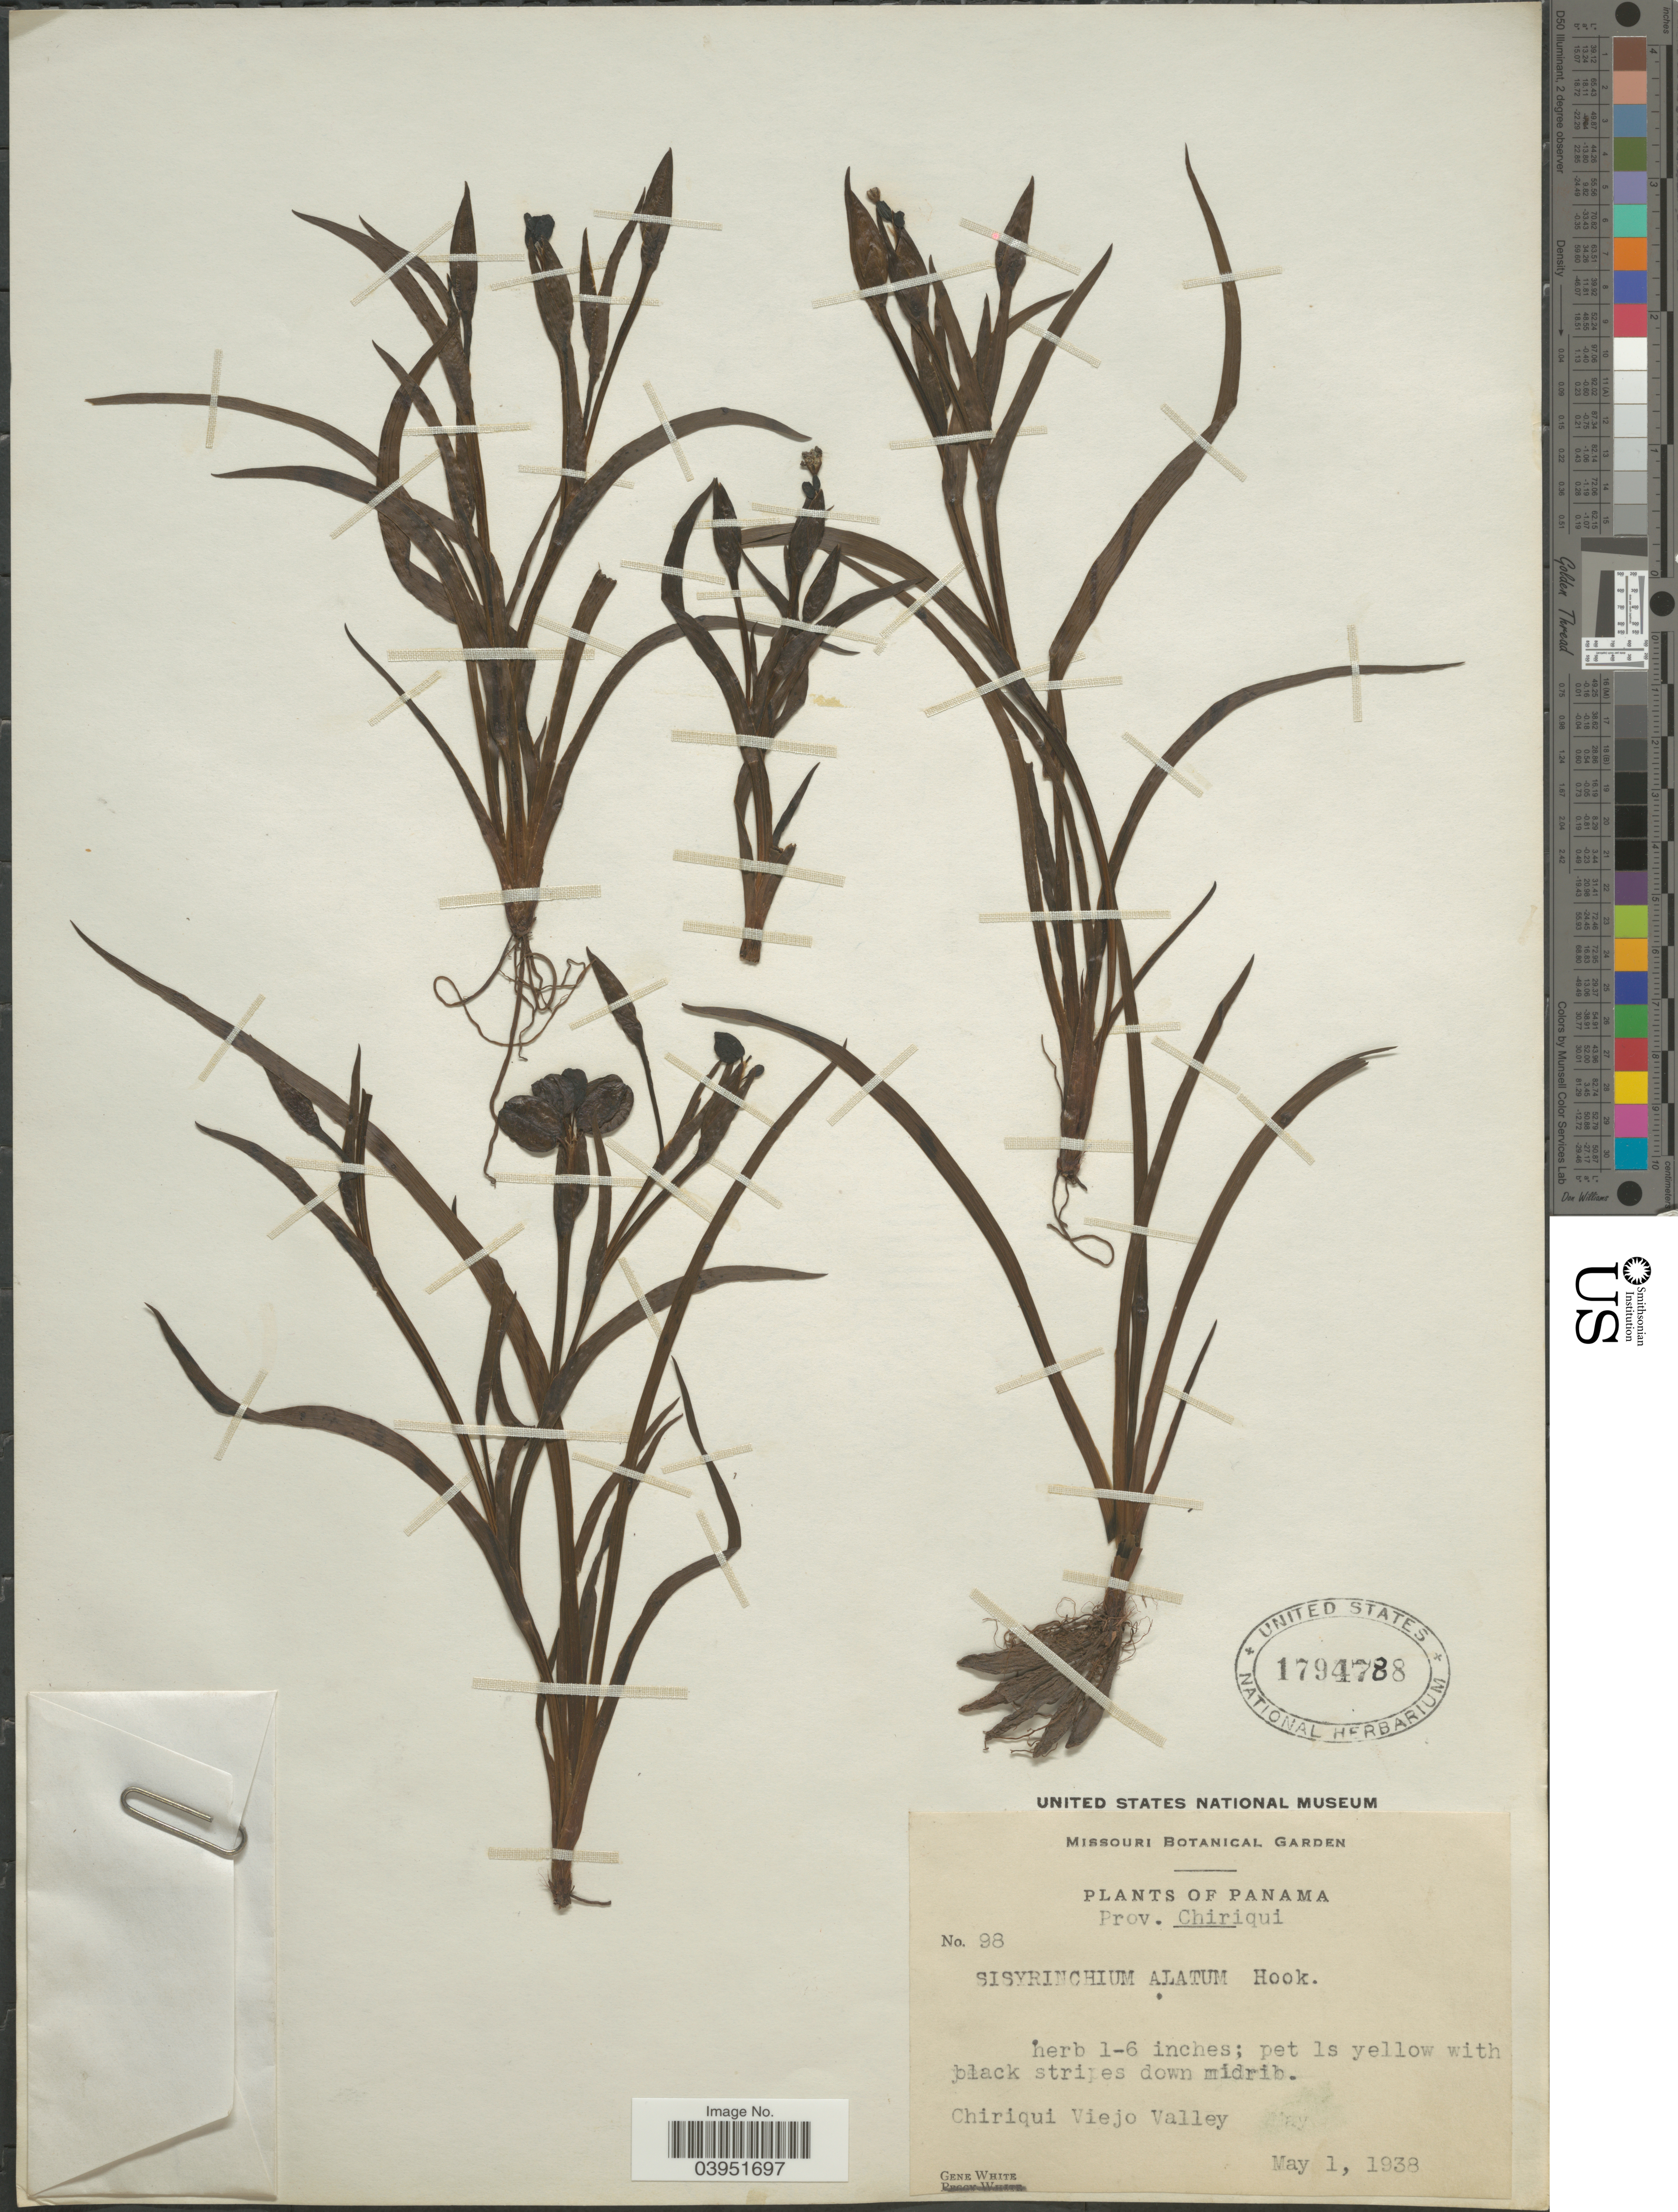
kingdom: Plantae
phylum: Tracheophyta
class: Liliopsida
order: Asparagales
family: Iridaceae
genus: Sisyrinchium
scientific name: Sisyrinchium alatum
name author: Hook.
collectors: G. White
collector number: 98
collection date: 1938-05-01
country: Panama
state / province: Chiriqui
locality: Chiriqui Viejo Valley.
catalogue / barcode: US 1794788